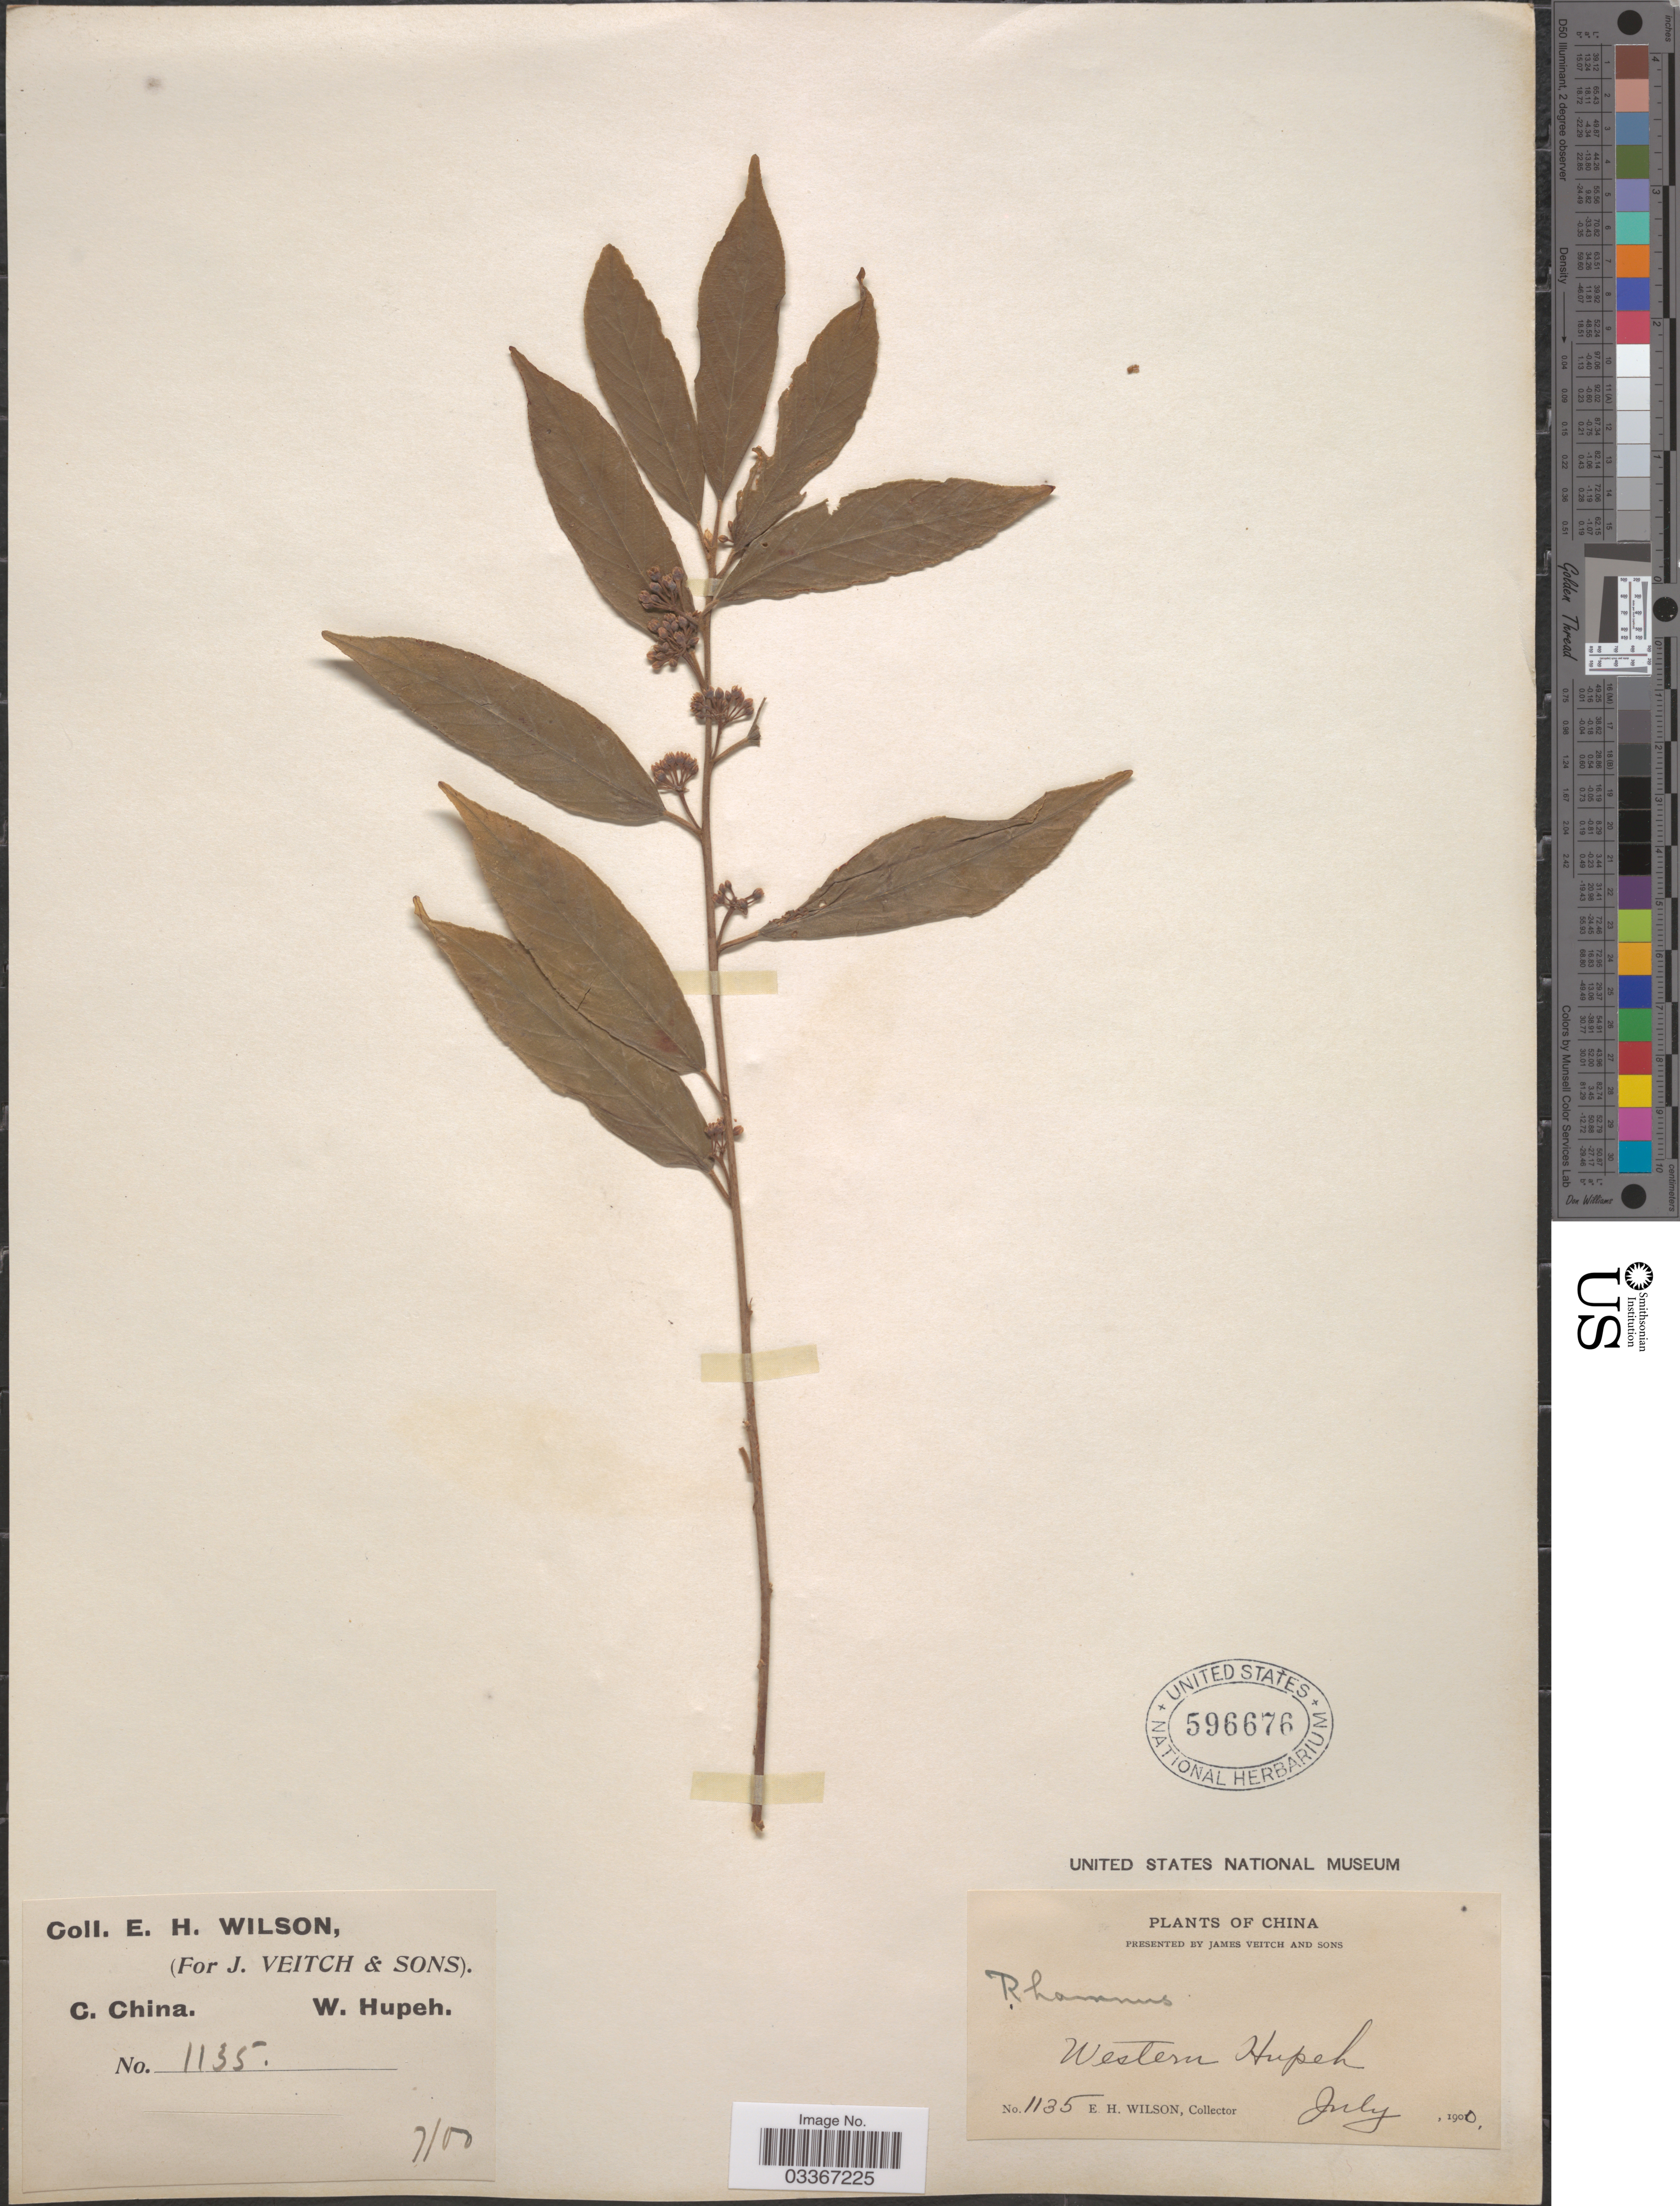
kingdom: Plantae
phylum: Tracheophyta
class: Magnoliopsida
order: Rosales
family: Rhamnaceae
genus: Rhamnus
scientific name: Rhamnus sp.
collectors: E. Wilson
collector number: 1135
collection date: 1900-07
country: China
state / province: Hubei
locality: C. China. Western Hupeh.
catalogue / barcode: US 596676